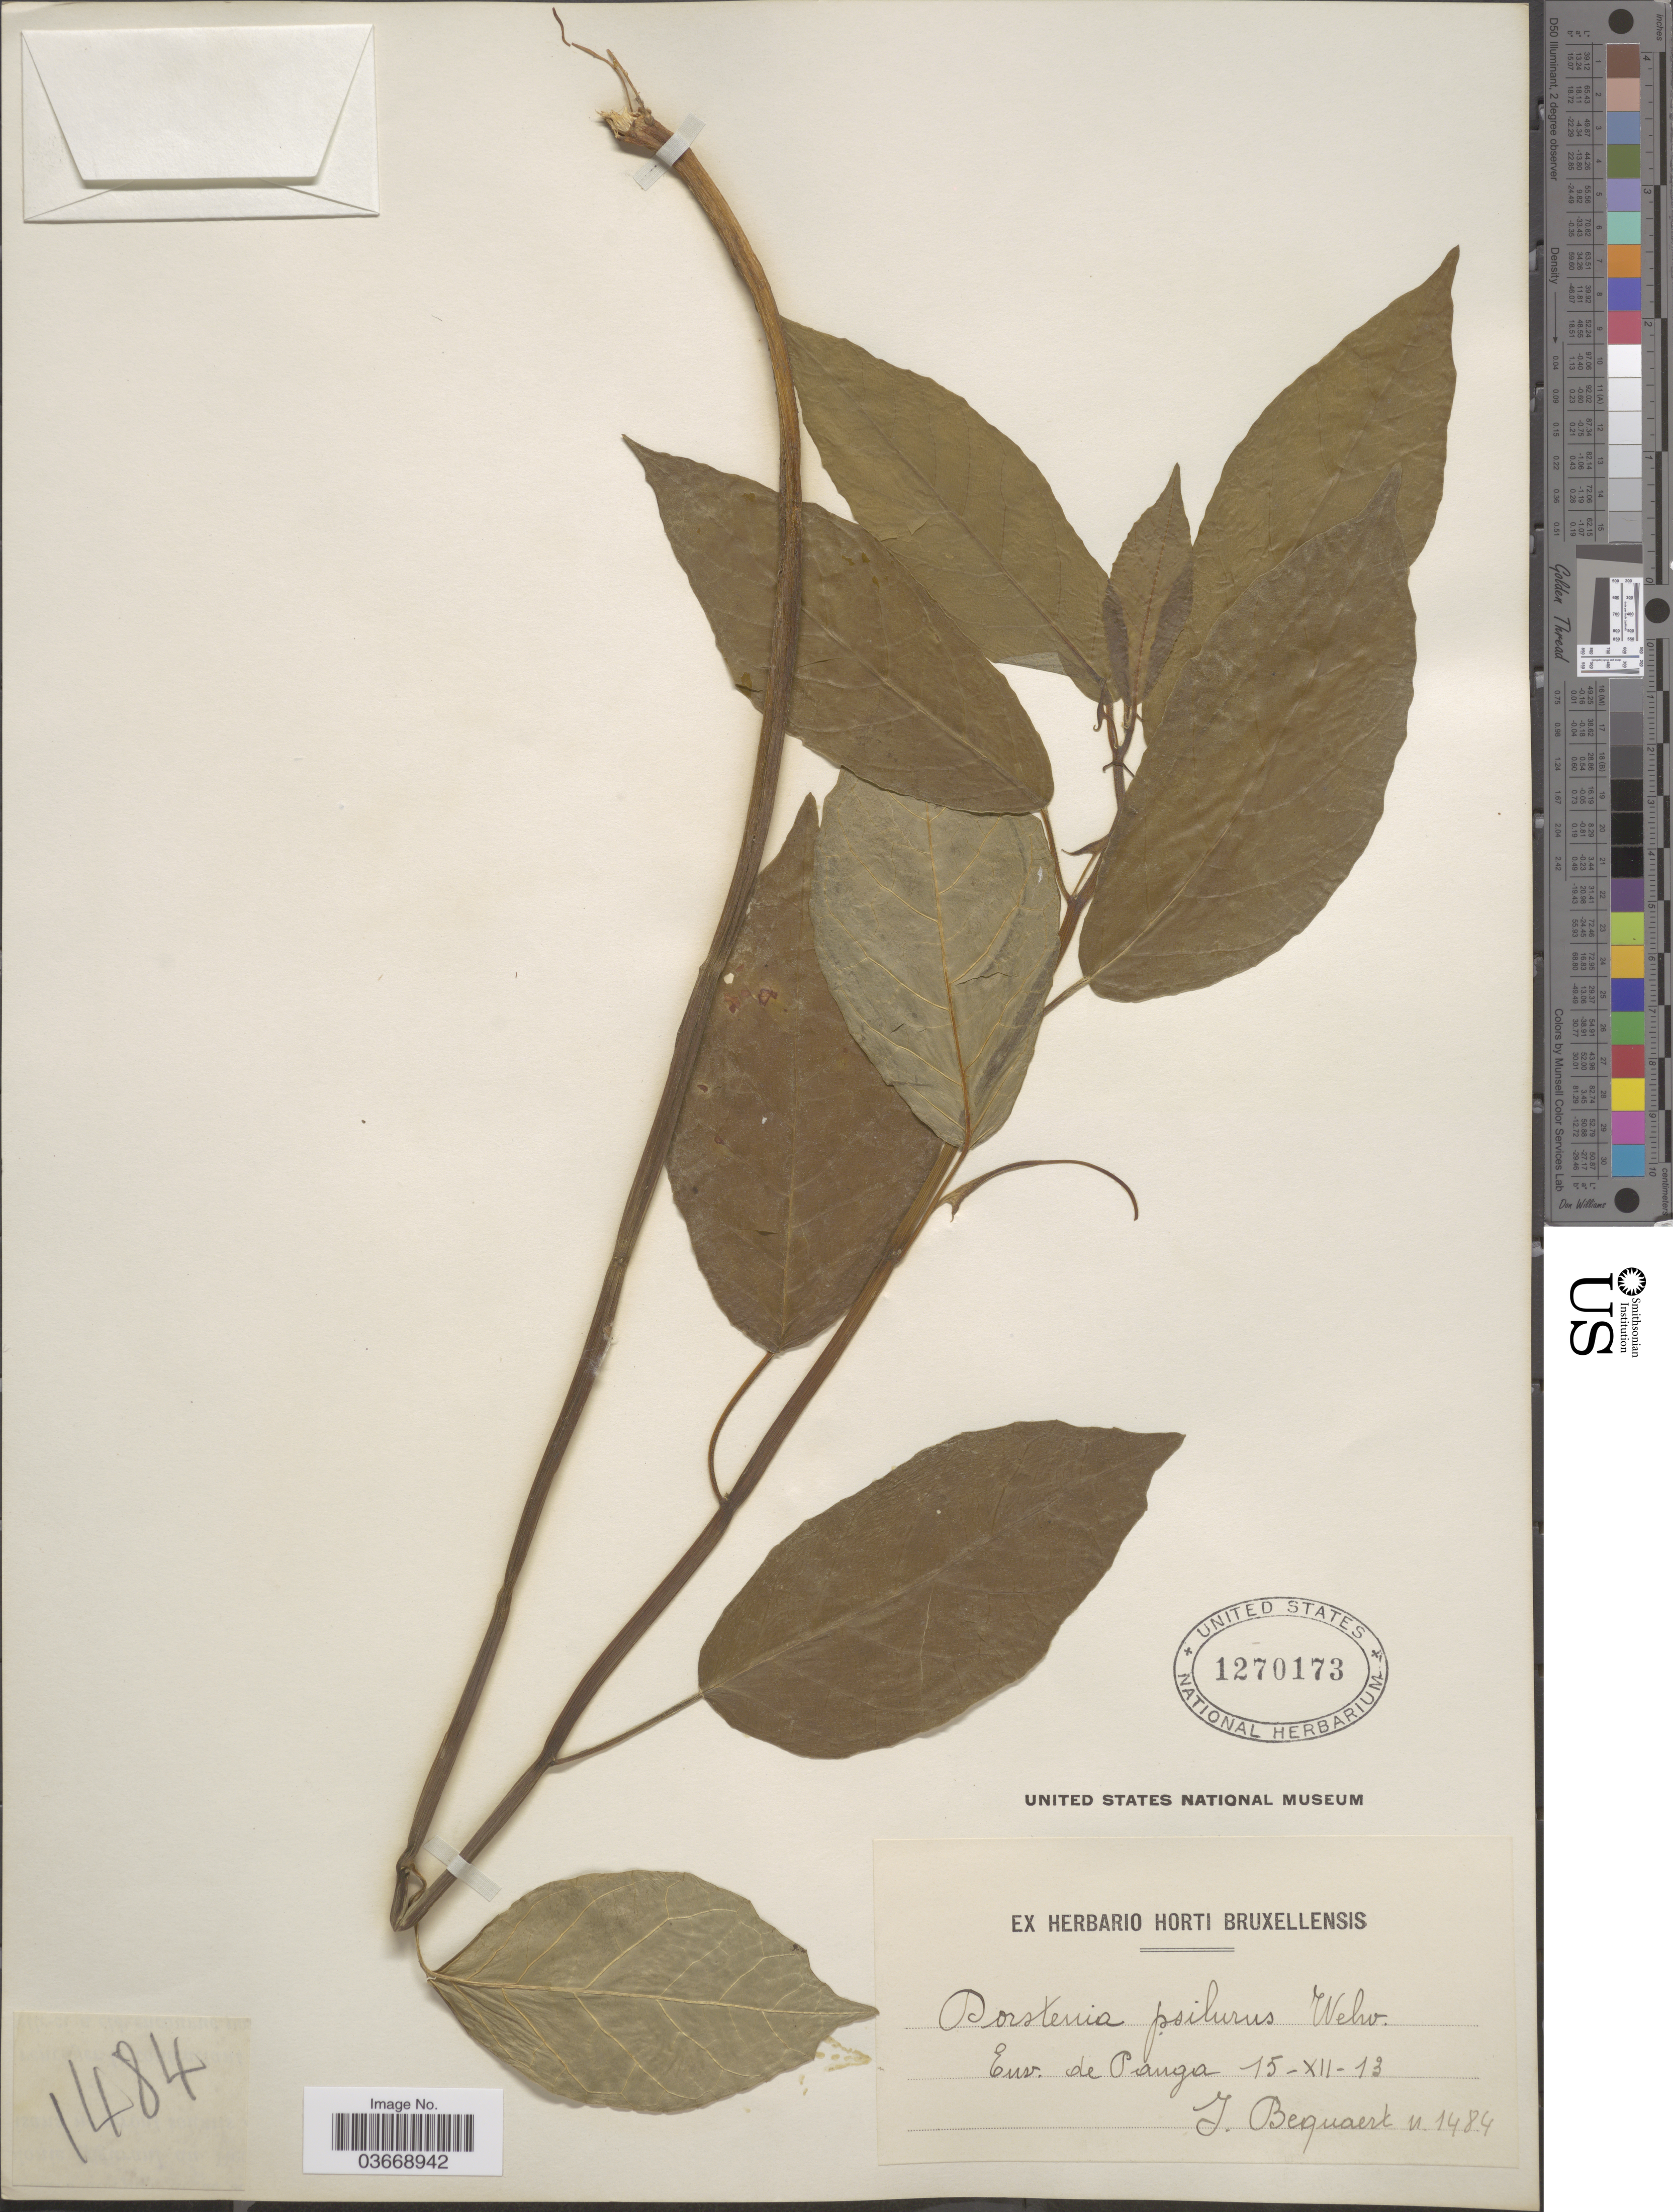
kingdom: Plantae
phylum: Tracheophyta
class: Magnoliopsida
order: Rosales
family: Moraceae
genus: Dorstenia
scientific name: Dorstenia psilurus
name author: Welw.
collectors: J. Bequaert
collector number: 1484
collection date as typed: Transcribed d/m/y: 15/12/13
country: Congo, Democratic Republic of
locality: Env. de Panga.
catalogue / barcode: US 1270173